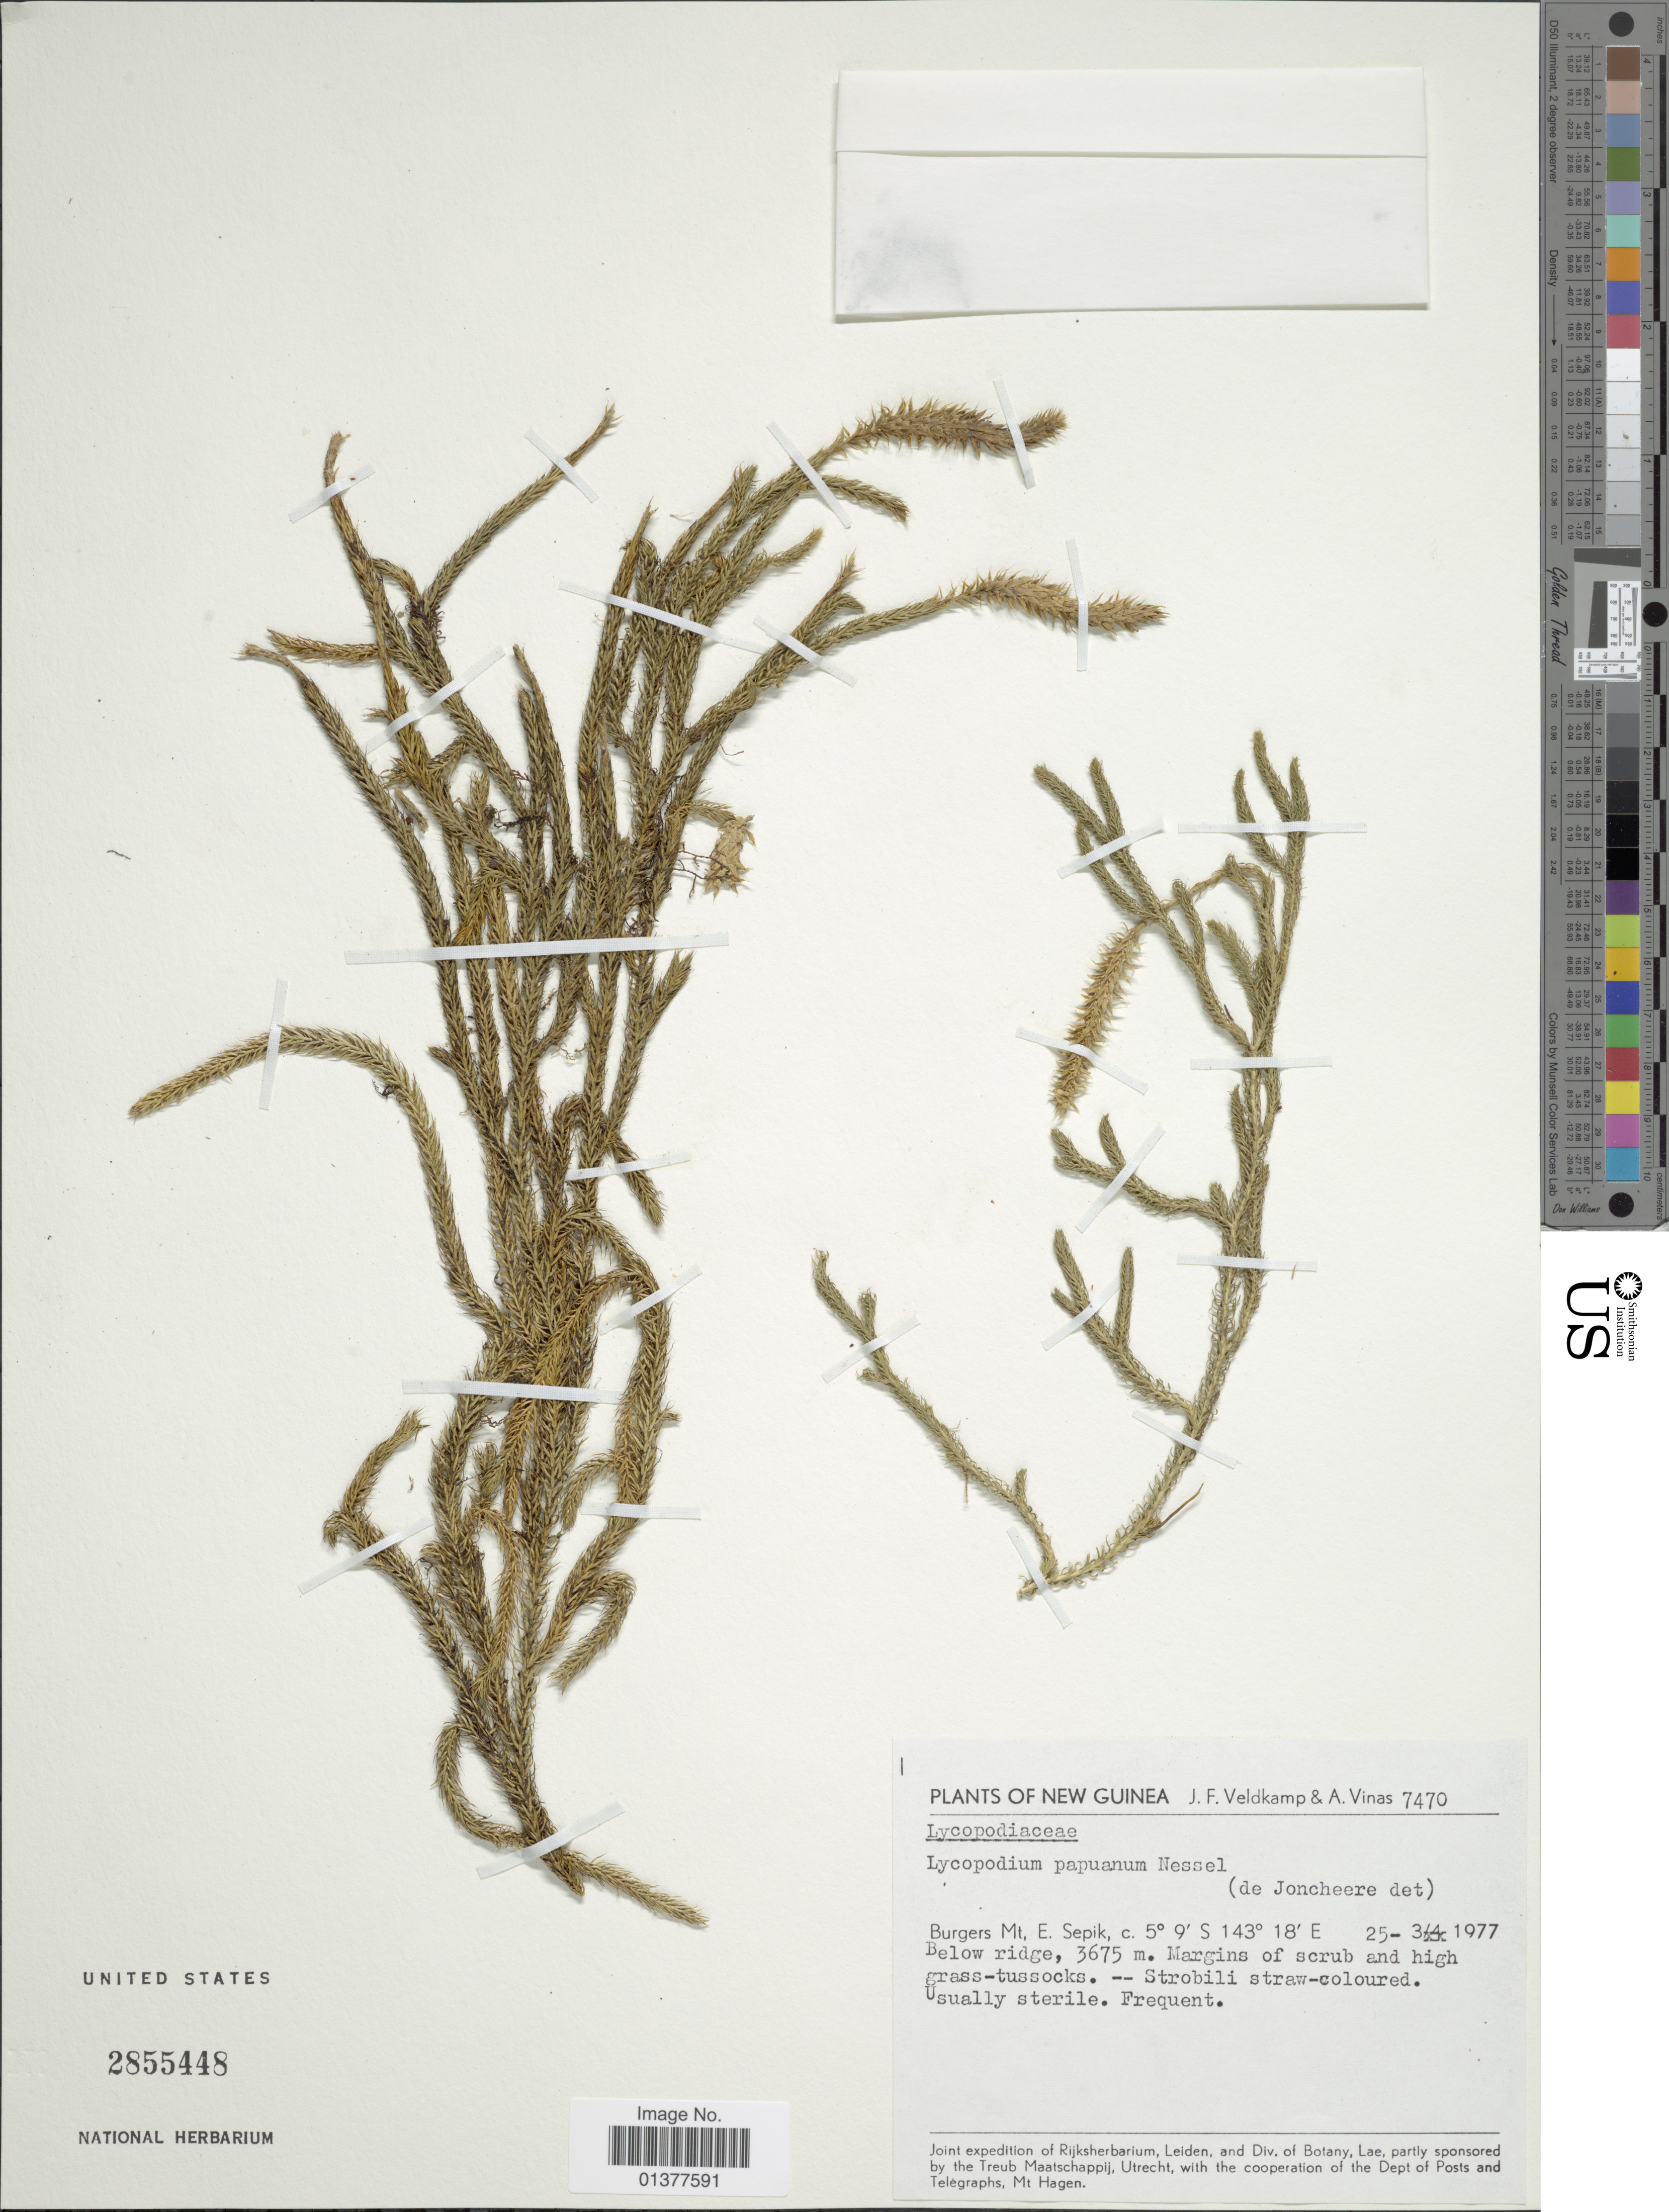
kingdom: Plantae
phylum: Tracheophyta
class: Lycopodiopsida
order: Lycopodiales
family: Lycopodiaceae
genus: Lycopodium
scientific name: Lycopodium papuanum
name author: Nessel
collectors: J. F. Veldkamp & A. Vinas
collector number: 7470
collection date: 1977-03-25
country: Papua New Guinea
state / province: East Sepik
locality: Burgers Mt. E. Sepik, below ridge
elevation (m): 3675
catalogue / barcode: US 2855448